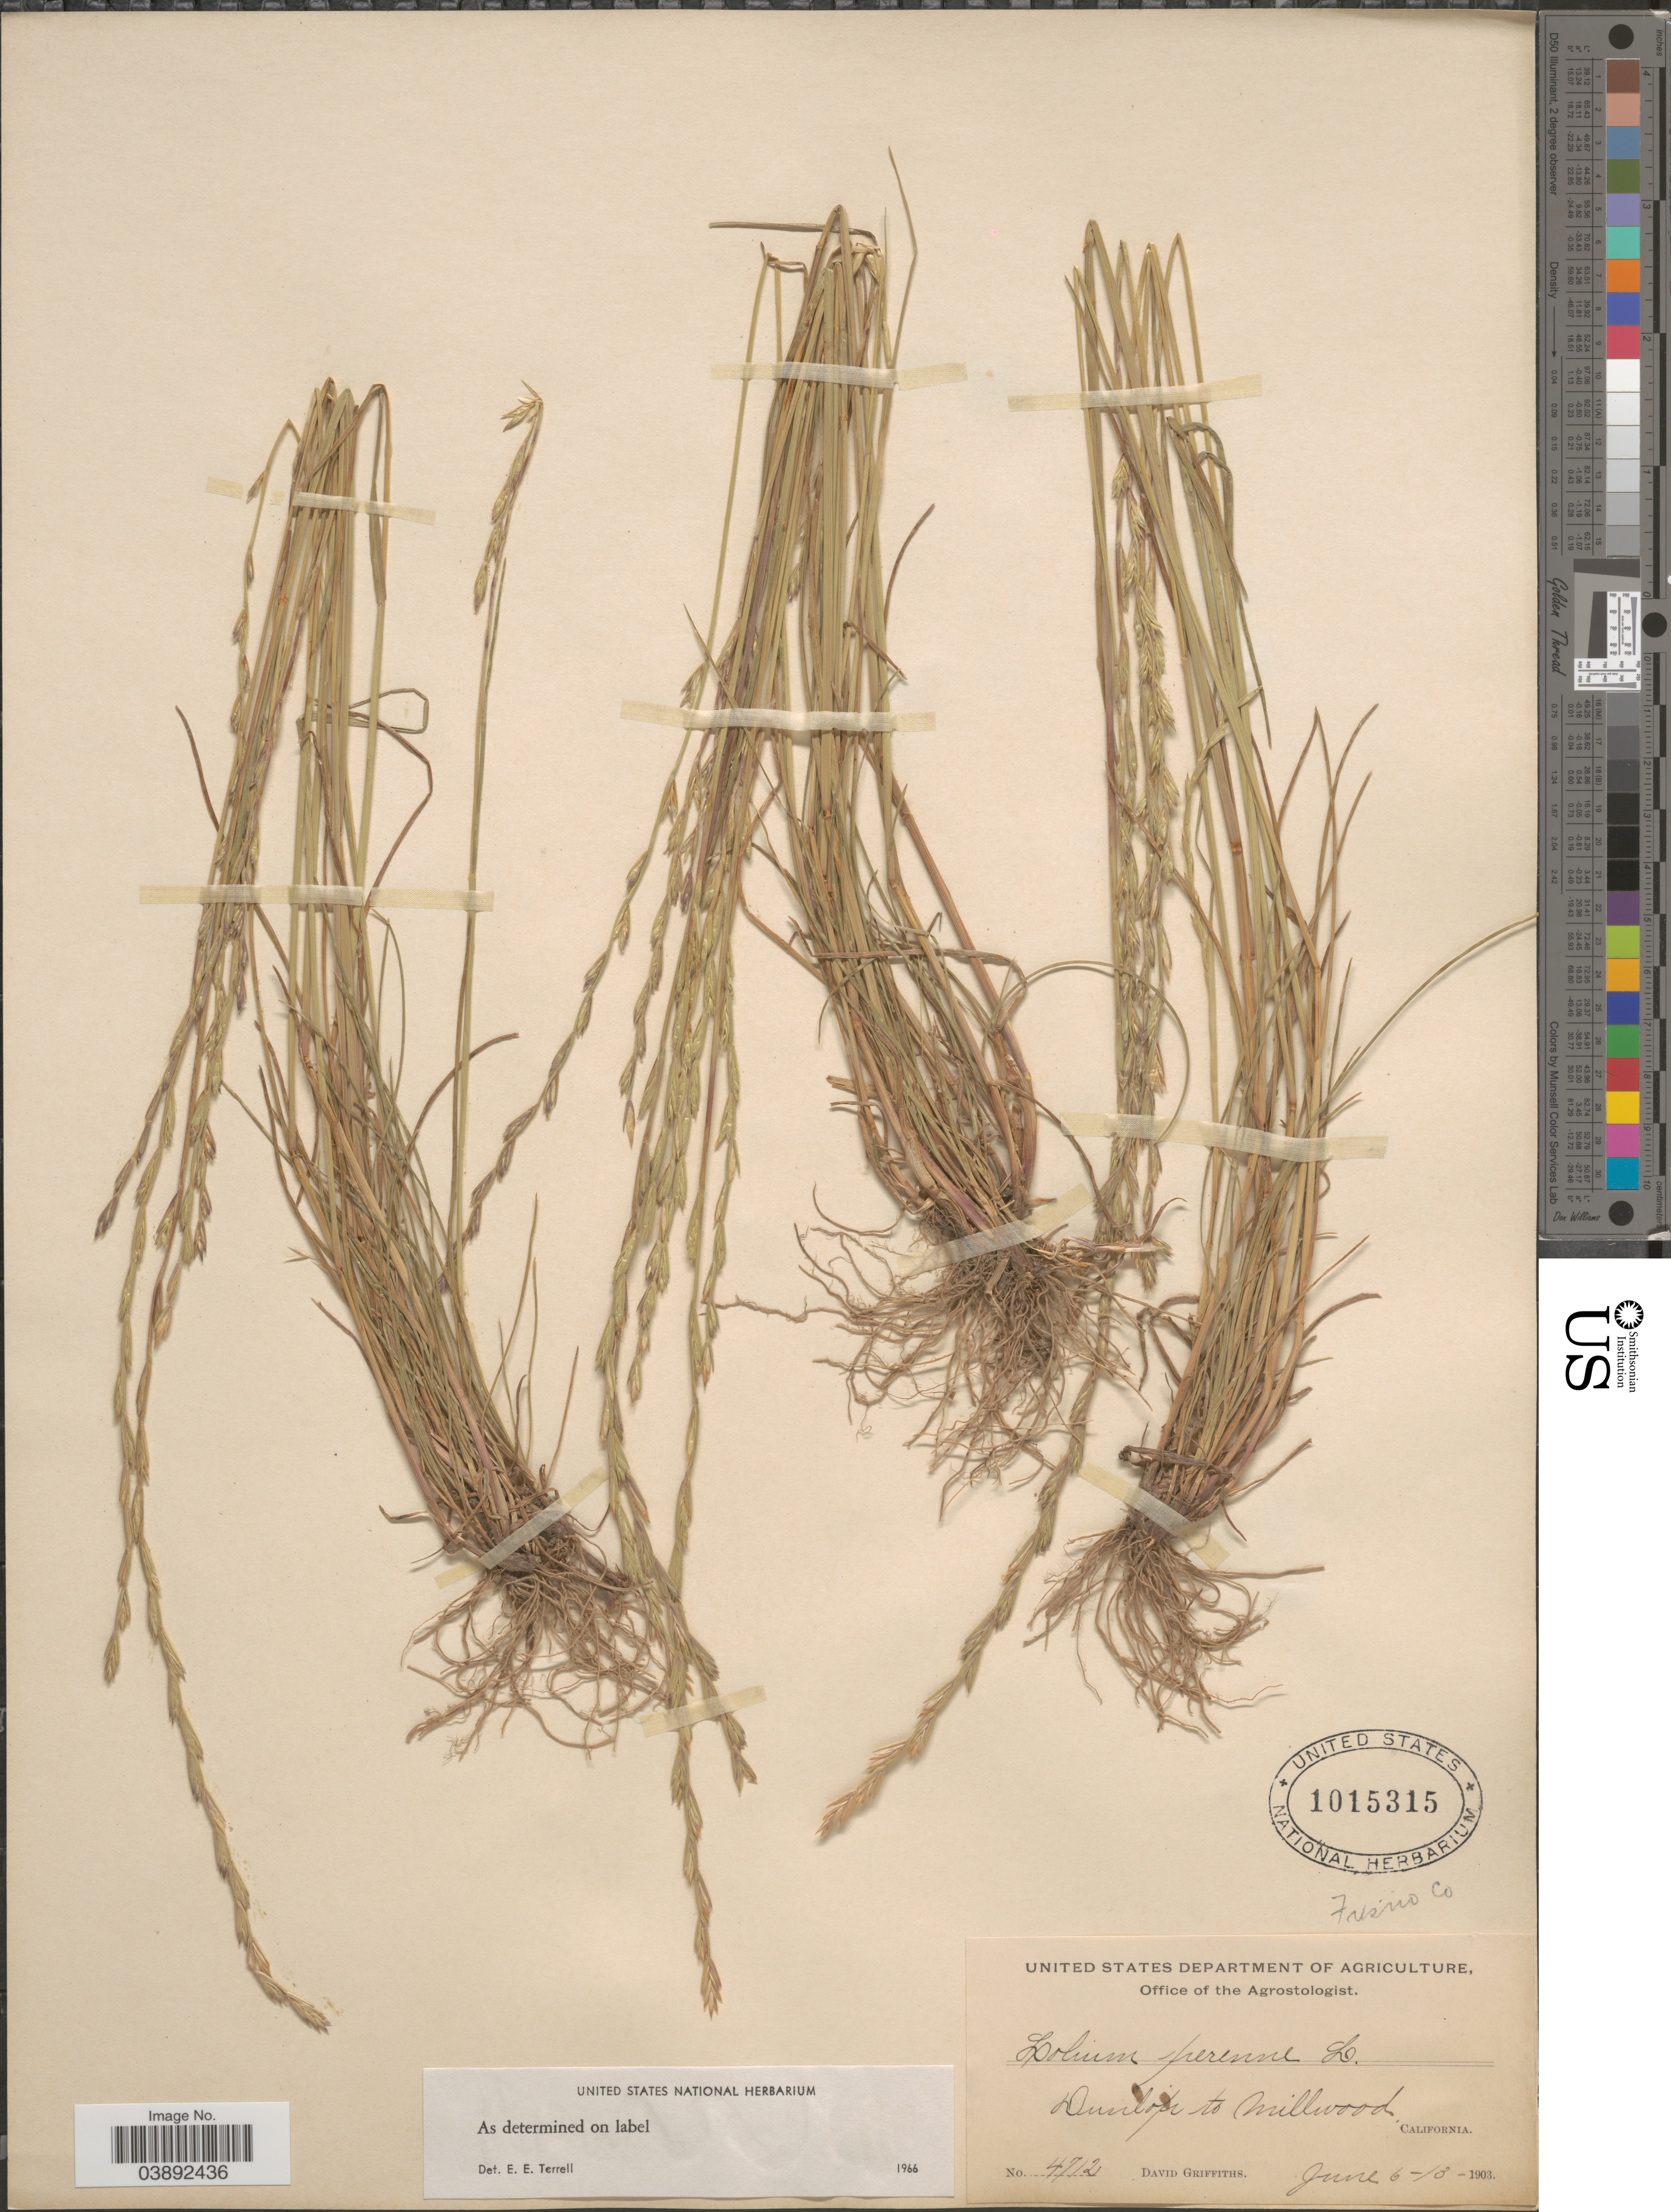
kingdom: Plantae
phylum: Tracheophyta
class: Liliopsida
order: Poales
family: Poaceae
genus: Lolium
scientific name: Lolium perenne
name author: L.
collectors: D. Griffiths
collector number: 4712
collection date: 1903-06-06/1903-06-13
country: United States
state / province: California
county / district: Fresno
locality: Fresno Co. Dunlop to Millwood.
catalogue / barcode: US 1015315